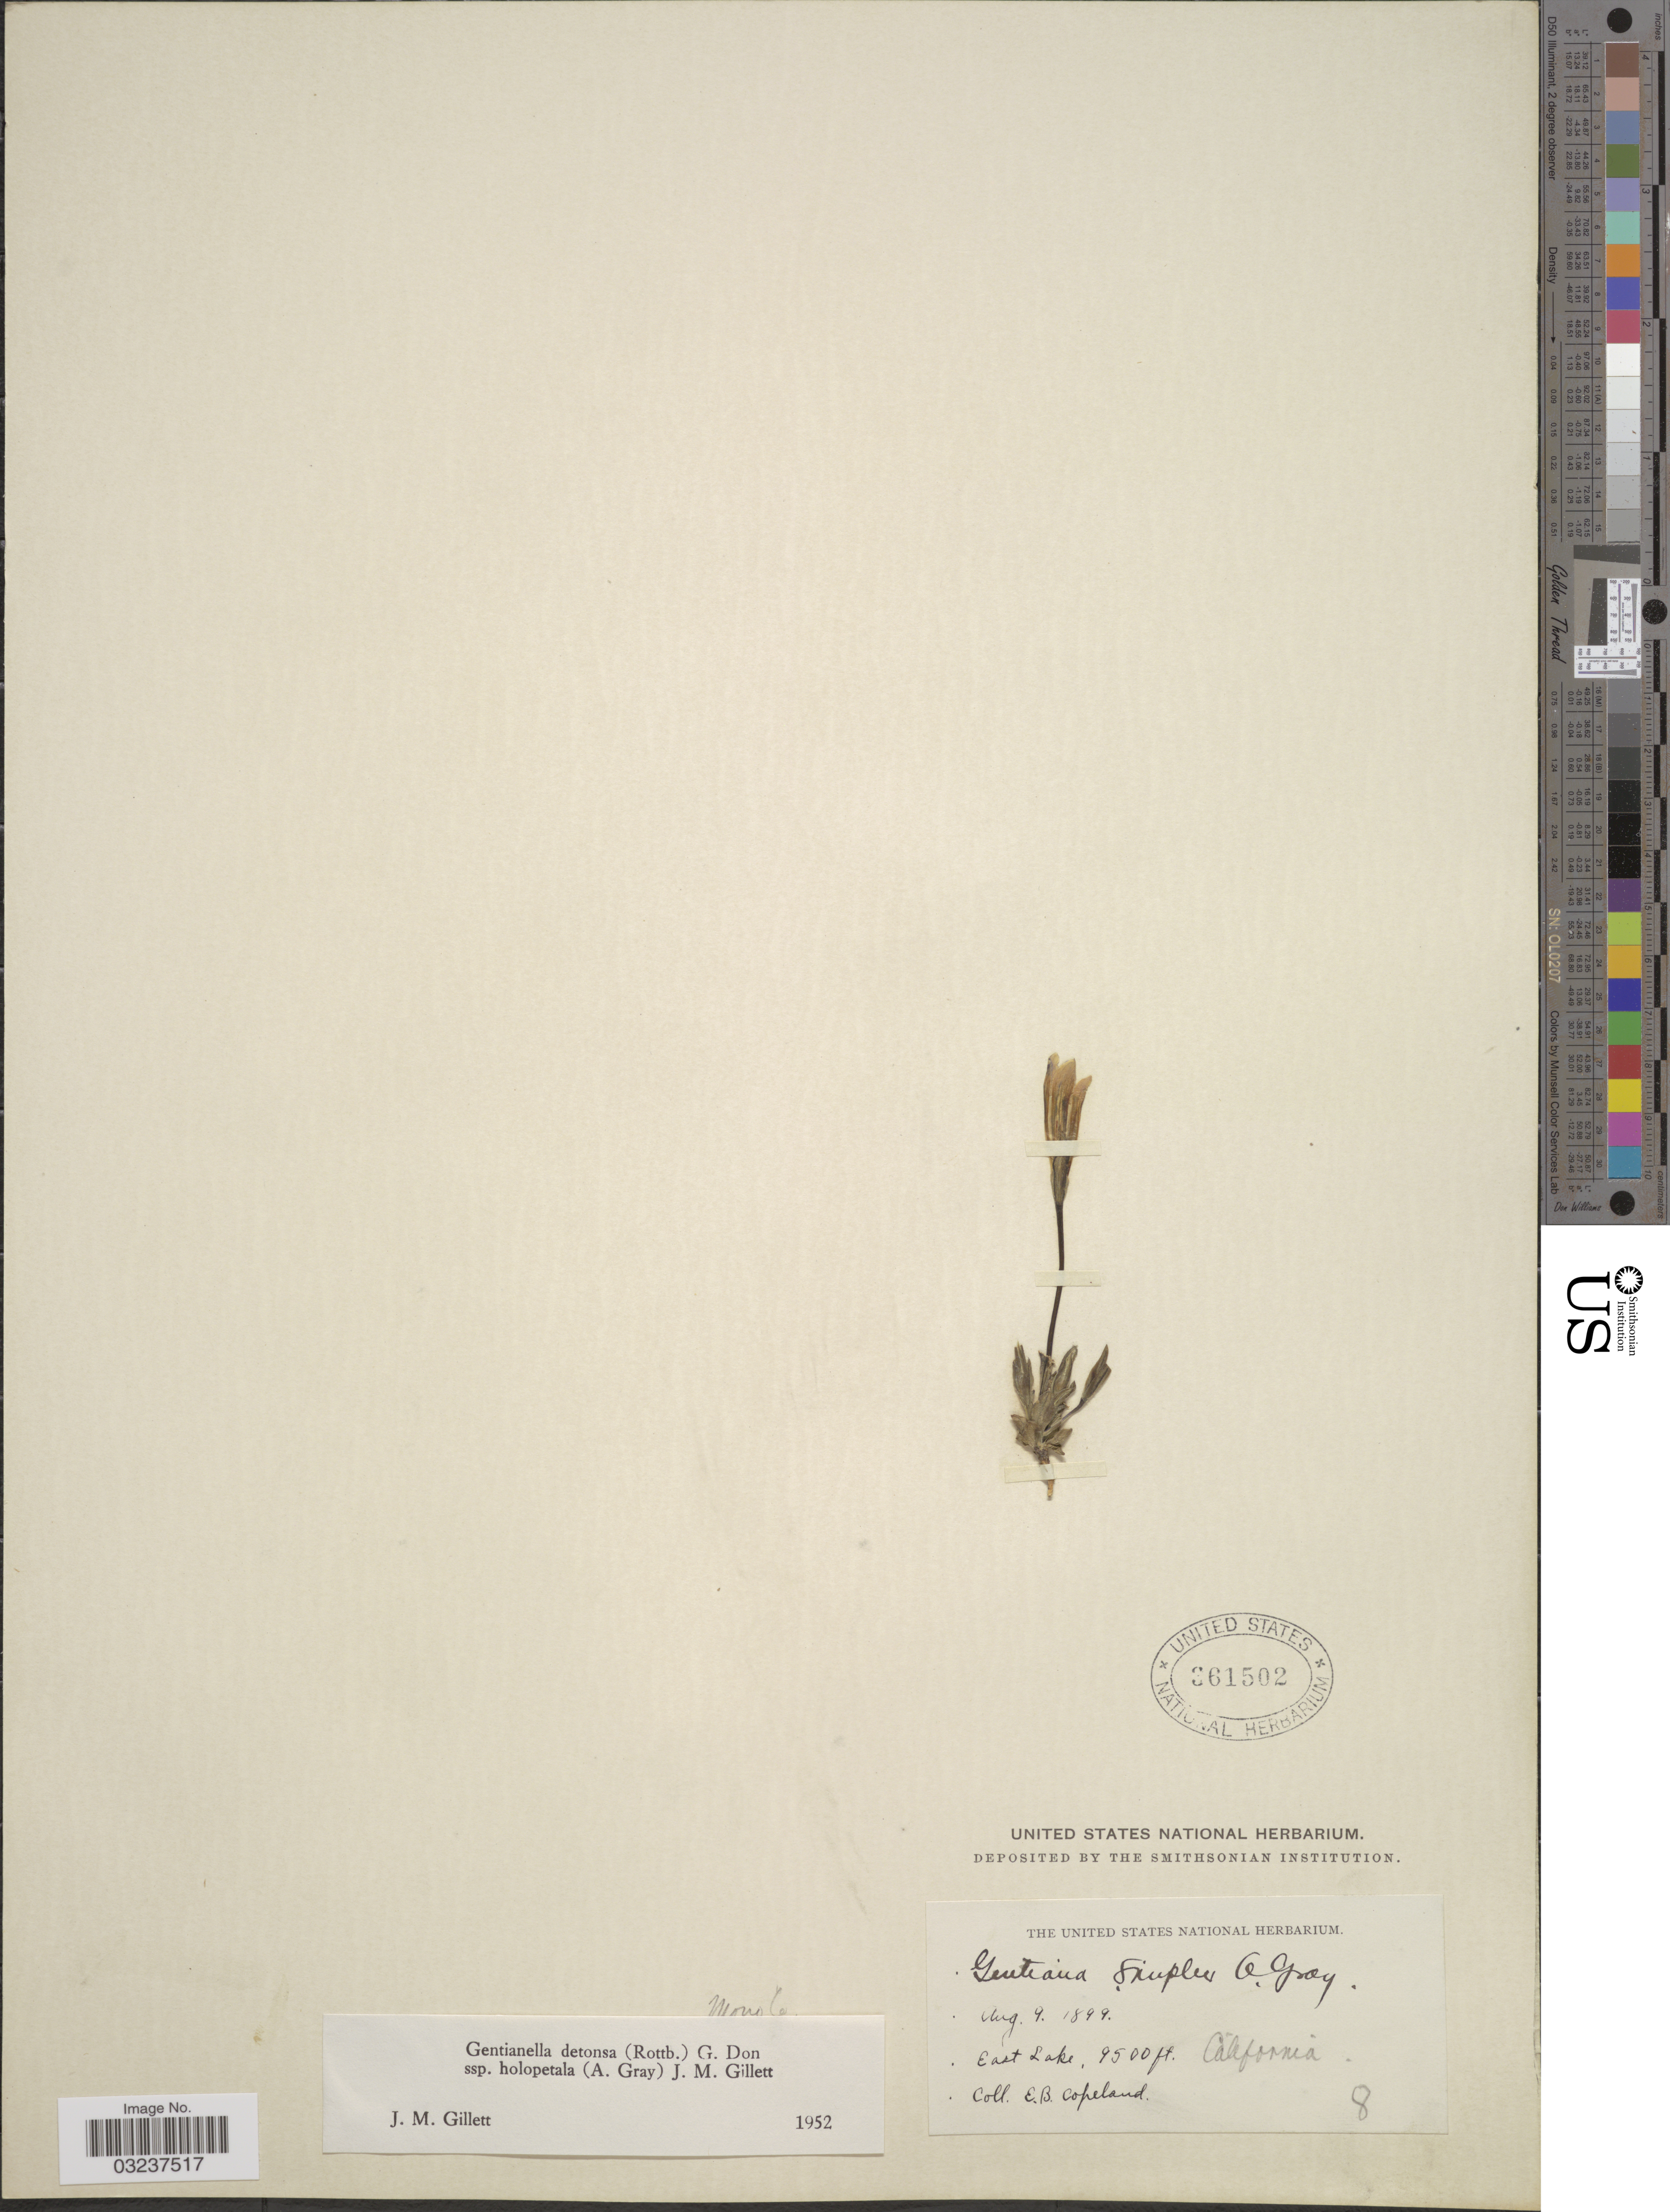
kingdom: Plantae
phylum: Tracheophyta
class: Magnoliopsida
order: Gentianales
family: Gentianaceae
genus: Gentianella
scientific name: Gentianella detonsa subsp. holopetala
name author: (A. Gray) J.M. Gillett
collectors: E. B. Copeland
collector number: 8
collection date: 1899-08-09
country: United States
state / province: California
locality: East Lake, Moco Co.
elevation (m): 2896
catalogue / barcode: US 361502